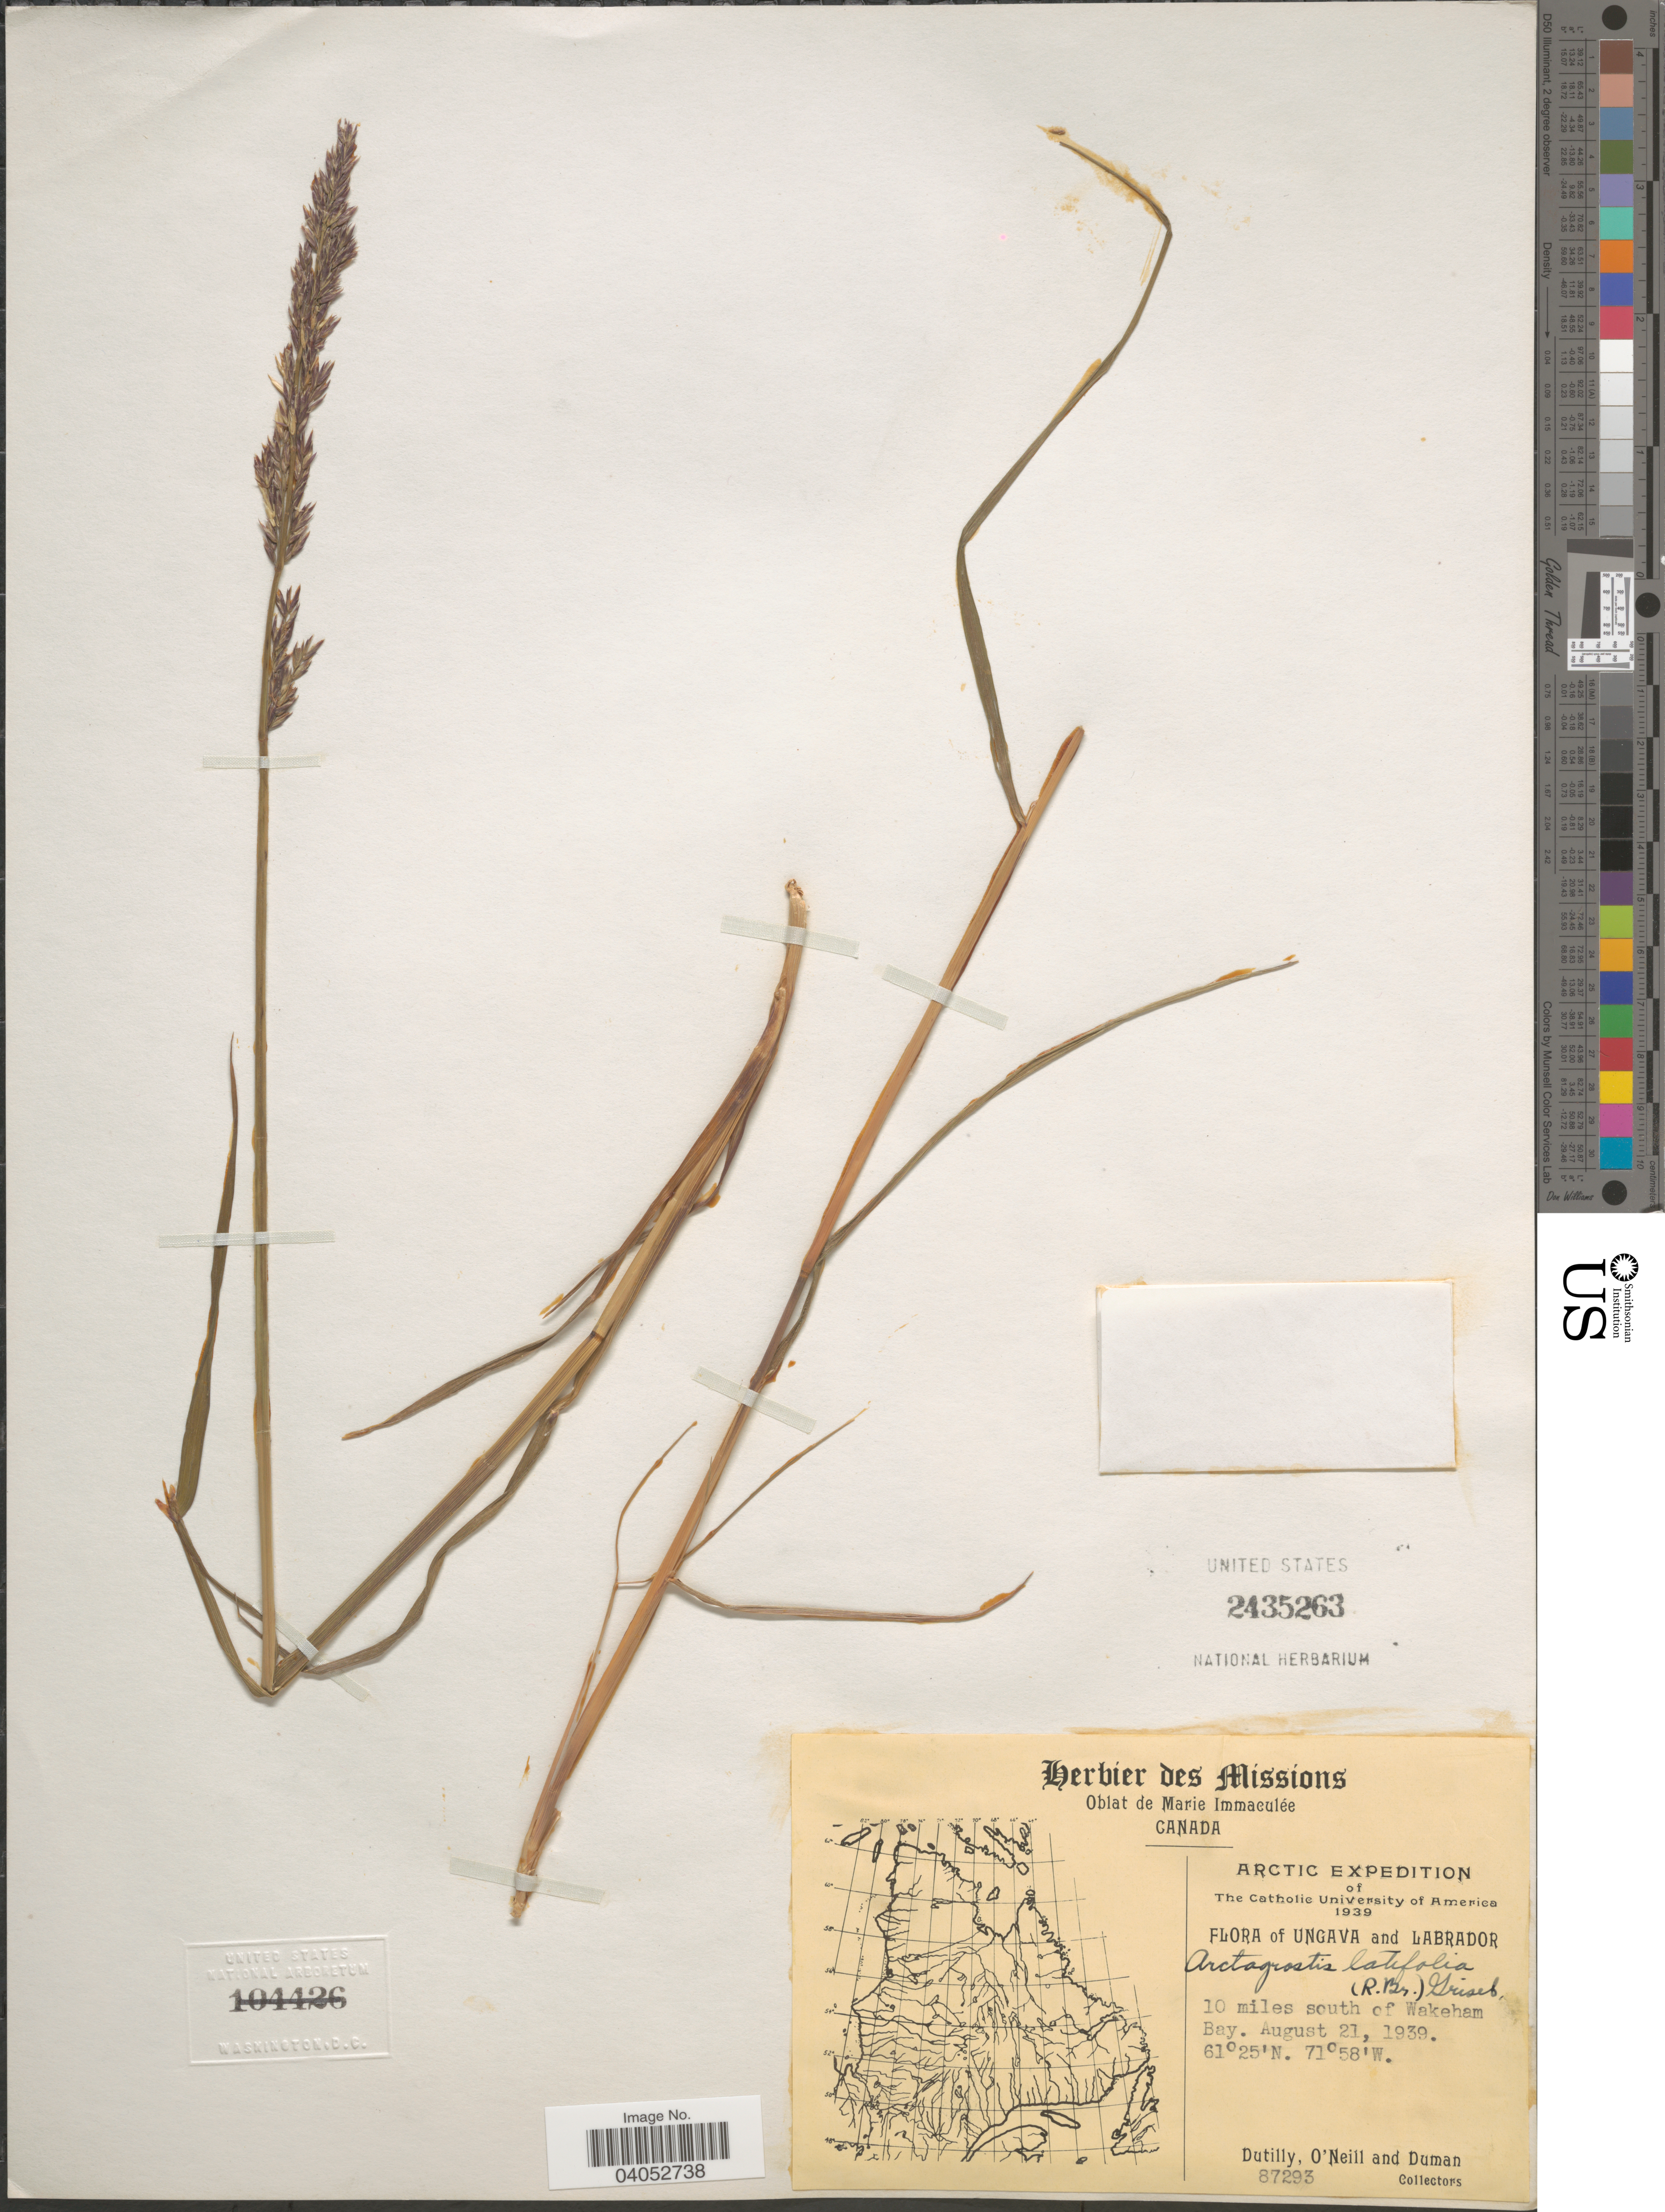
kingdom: Plantae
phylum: Tracheophyta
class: Liliopsida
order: Poales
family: Poaceae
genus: Arctagrostis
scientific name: Arctagrostis latifolia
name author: (R. Br.) Griseb.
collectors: -. Dutilly, -. O'Neill & -. Duman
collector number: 87293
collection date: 1939-08-21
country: Canada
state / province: Newfoundland and Labrador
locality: Ungava and Labrador. 10 miles south of Wakeham Bay.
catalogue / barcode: US 2435263